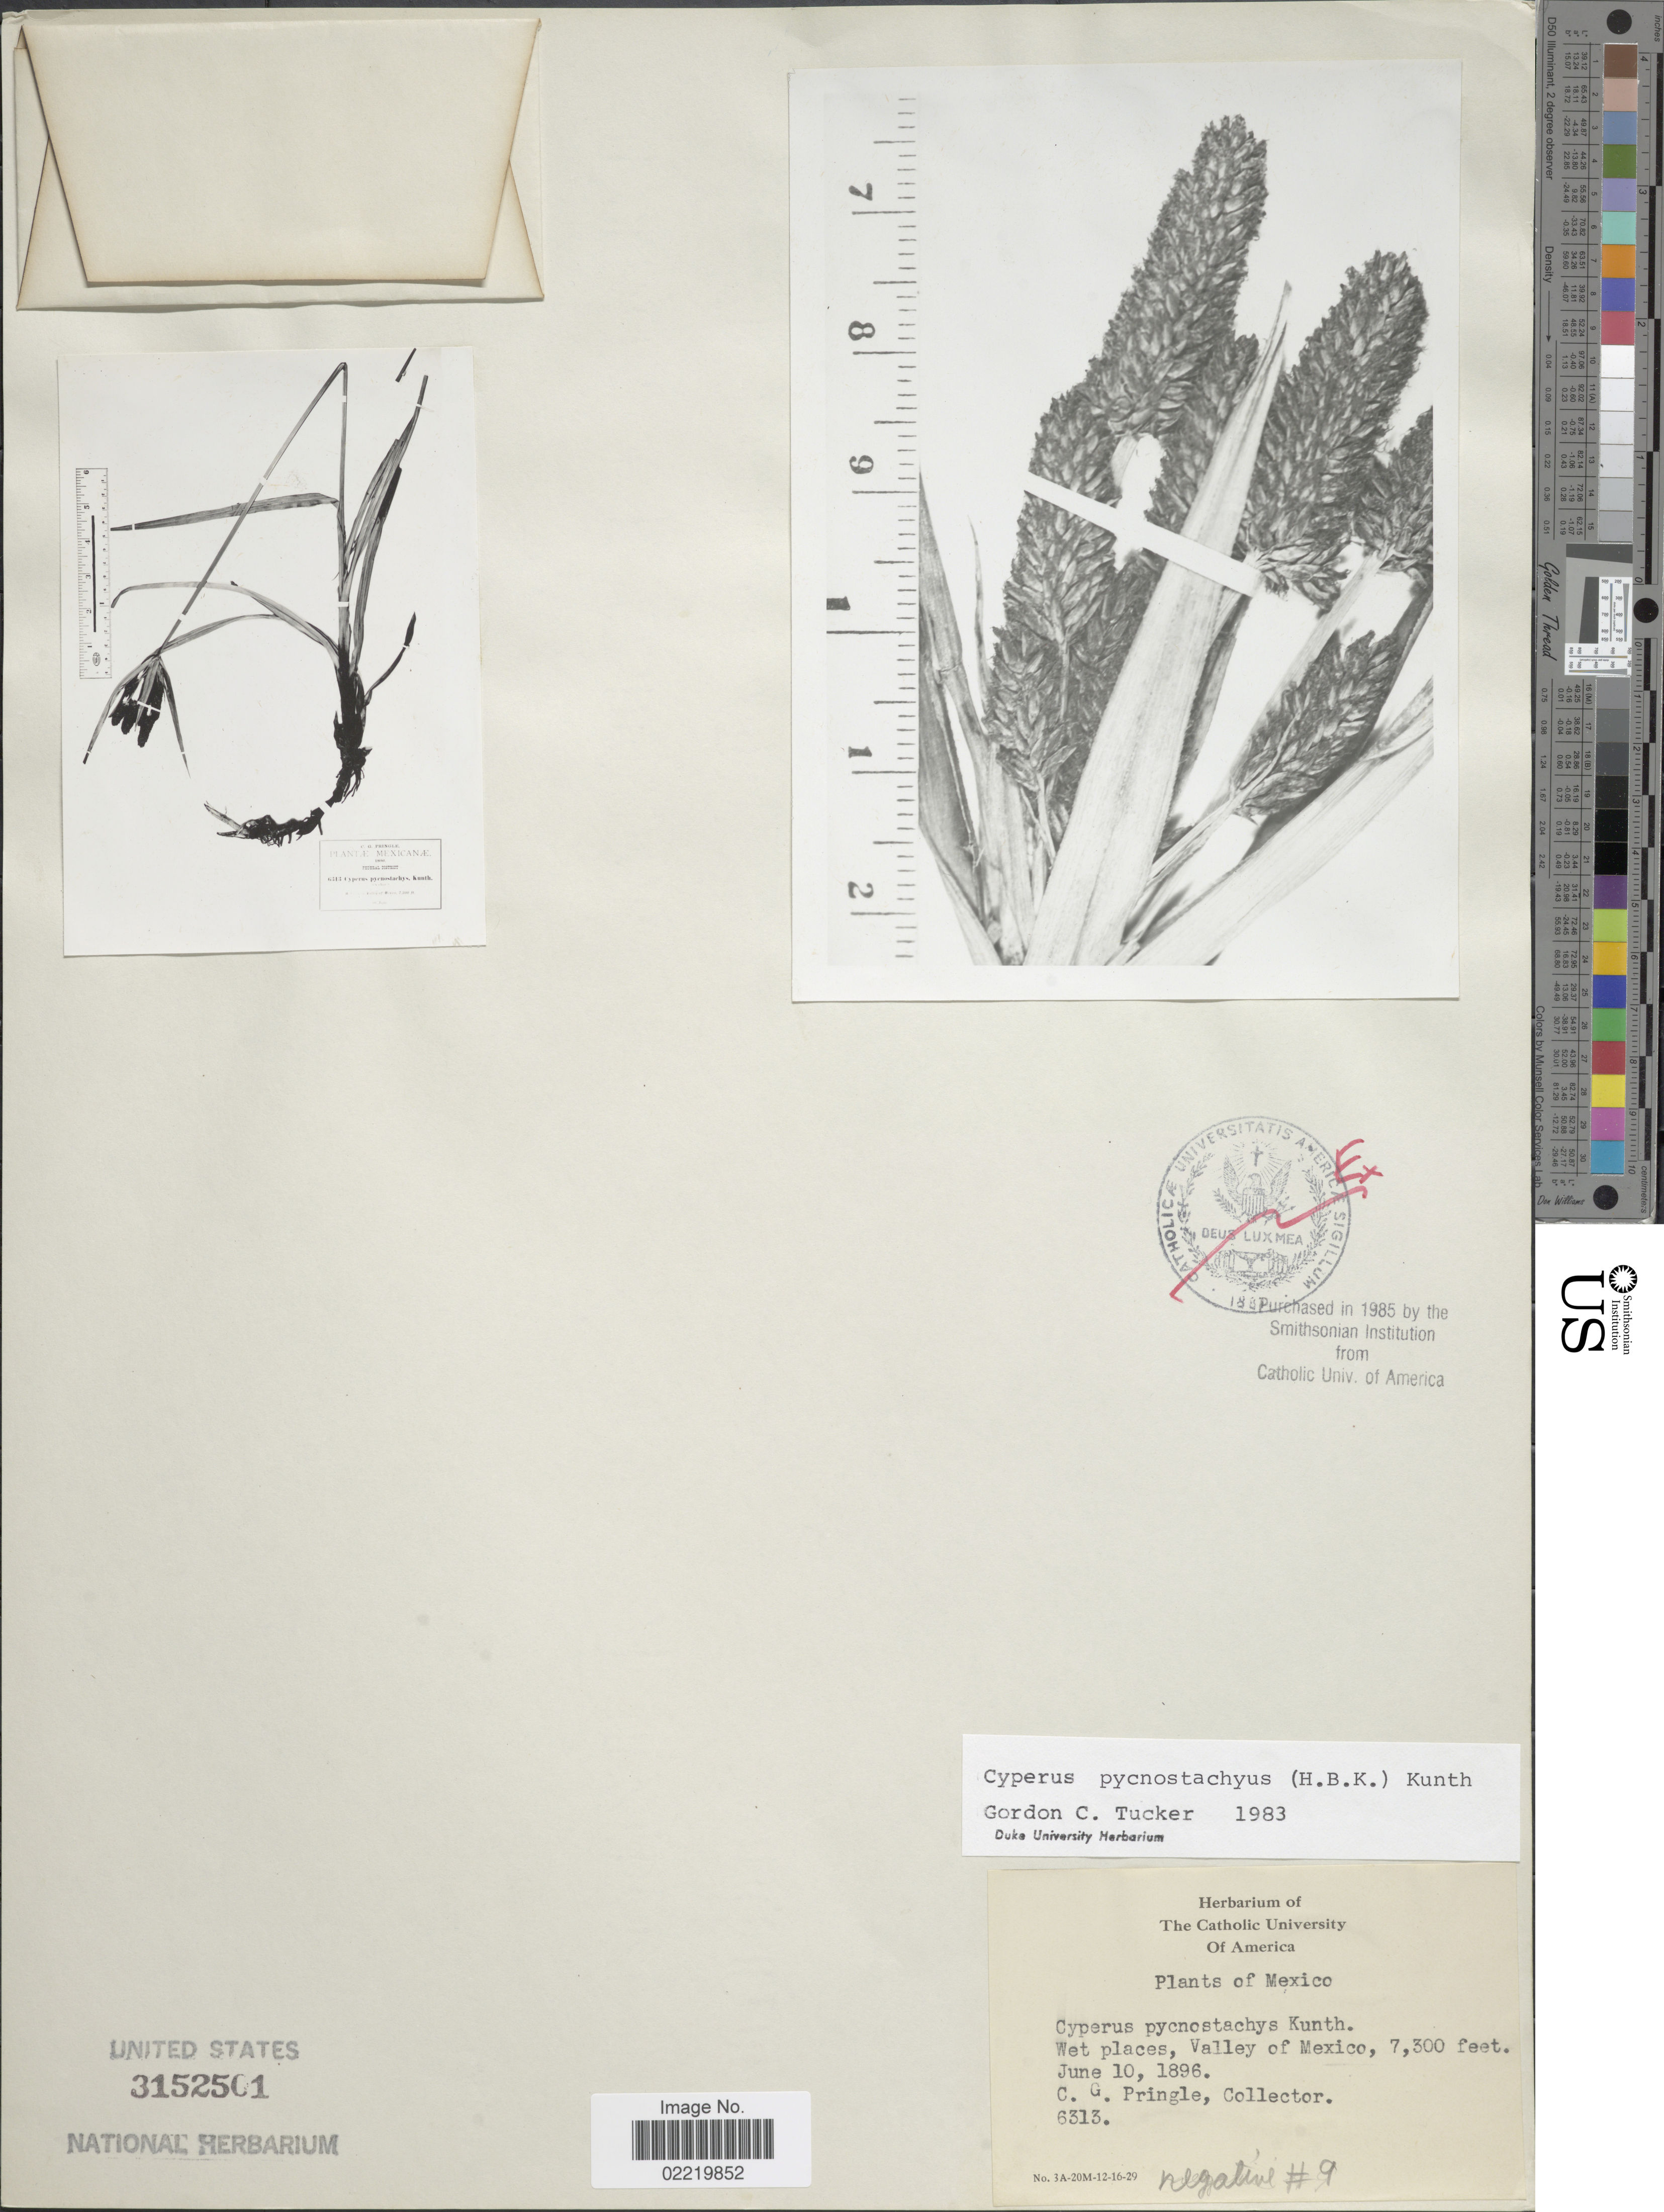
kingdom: Plantae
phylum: Tracheophyta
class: Liliopsida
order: Poales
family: Cyperaceae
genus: Cyperus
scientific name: Cyperus pycnostachyus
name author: (Kunth) Kunth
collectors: C. G. Pringle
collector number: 6313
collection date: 1896-06-10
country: Mexico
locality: Wet places, valley of Mexico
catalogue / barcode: US 3152501